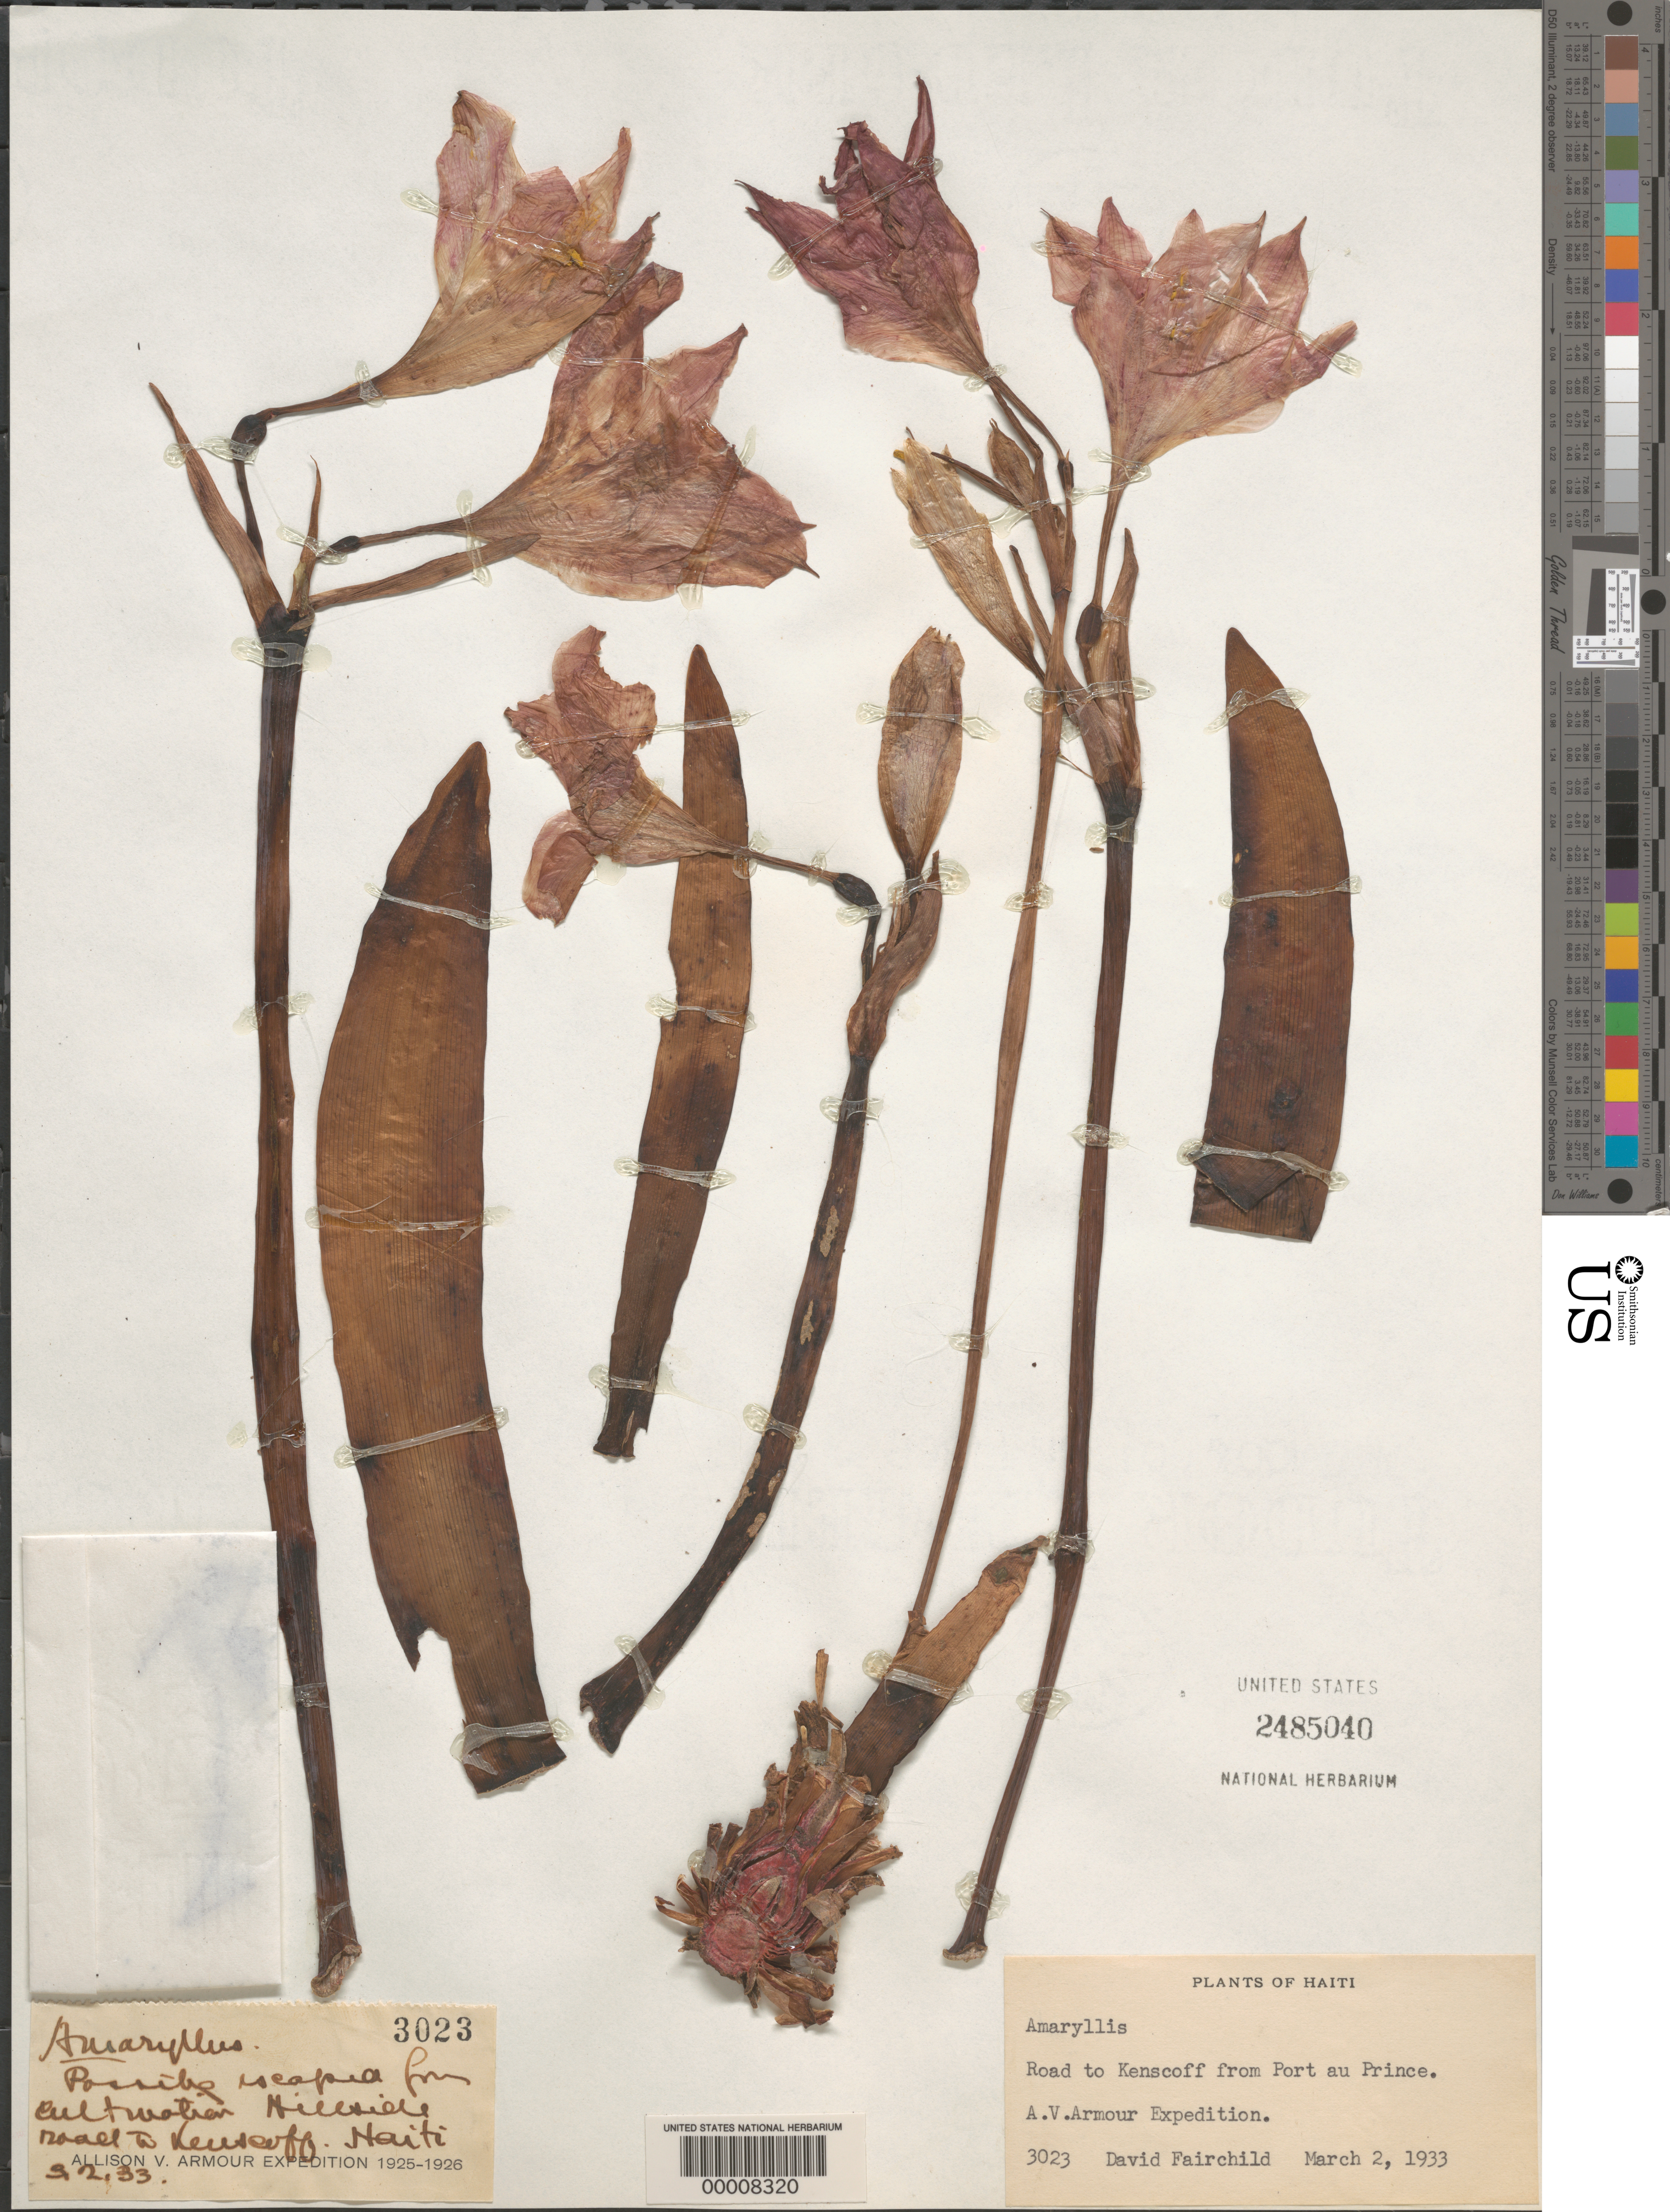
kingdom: Plantae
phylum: Tracheophyta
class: Liliopsida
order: Asparagales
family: Amaryllidaceae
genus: Amaryllis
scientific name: Amaryllis sp.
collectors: D. Fairchild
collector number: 3023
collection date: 1933-03-02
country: Haiti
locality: Road to Kenscoff from Port au Prince.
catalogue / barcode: US 2485040